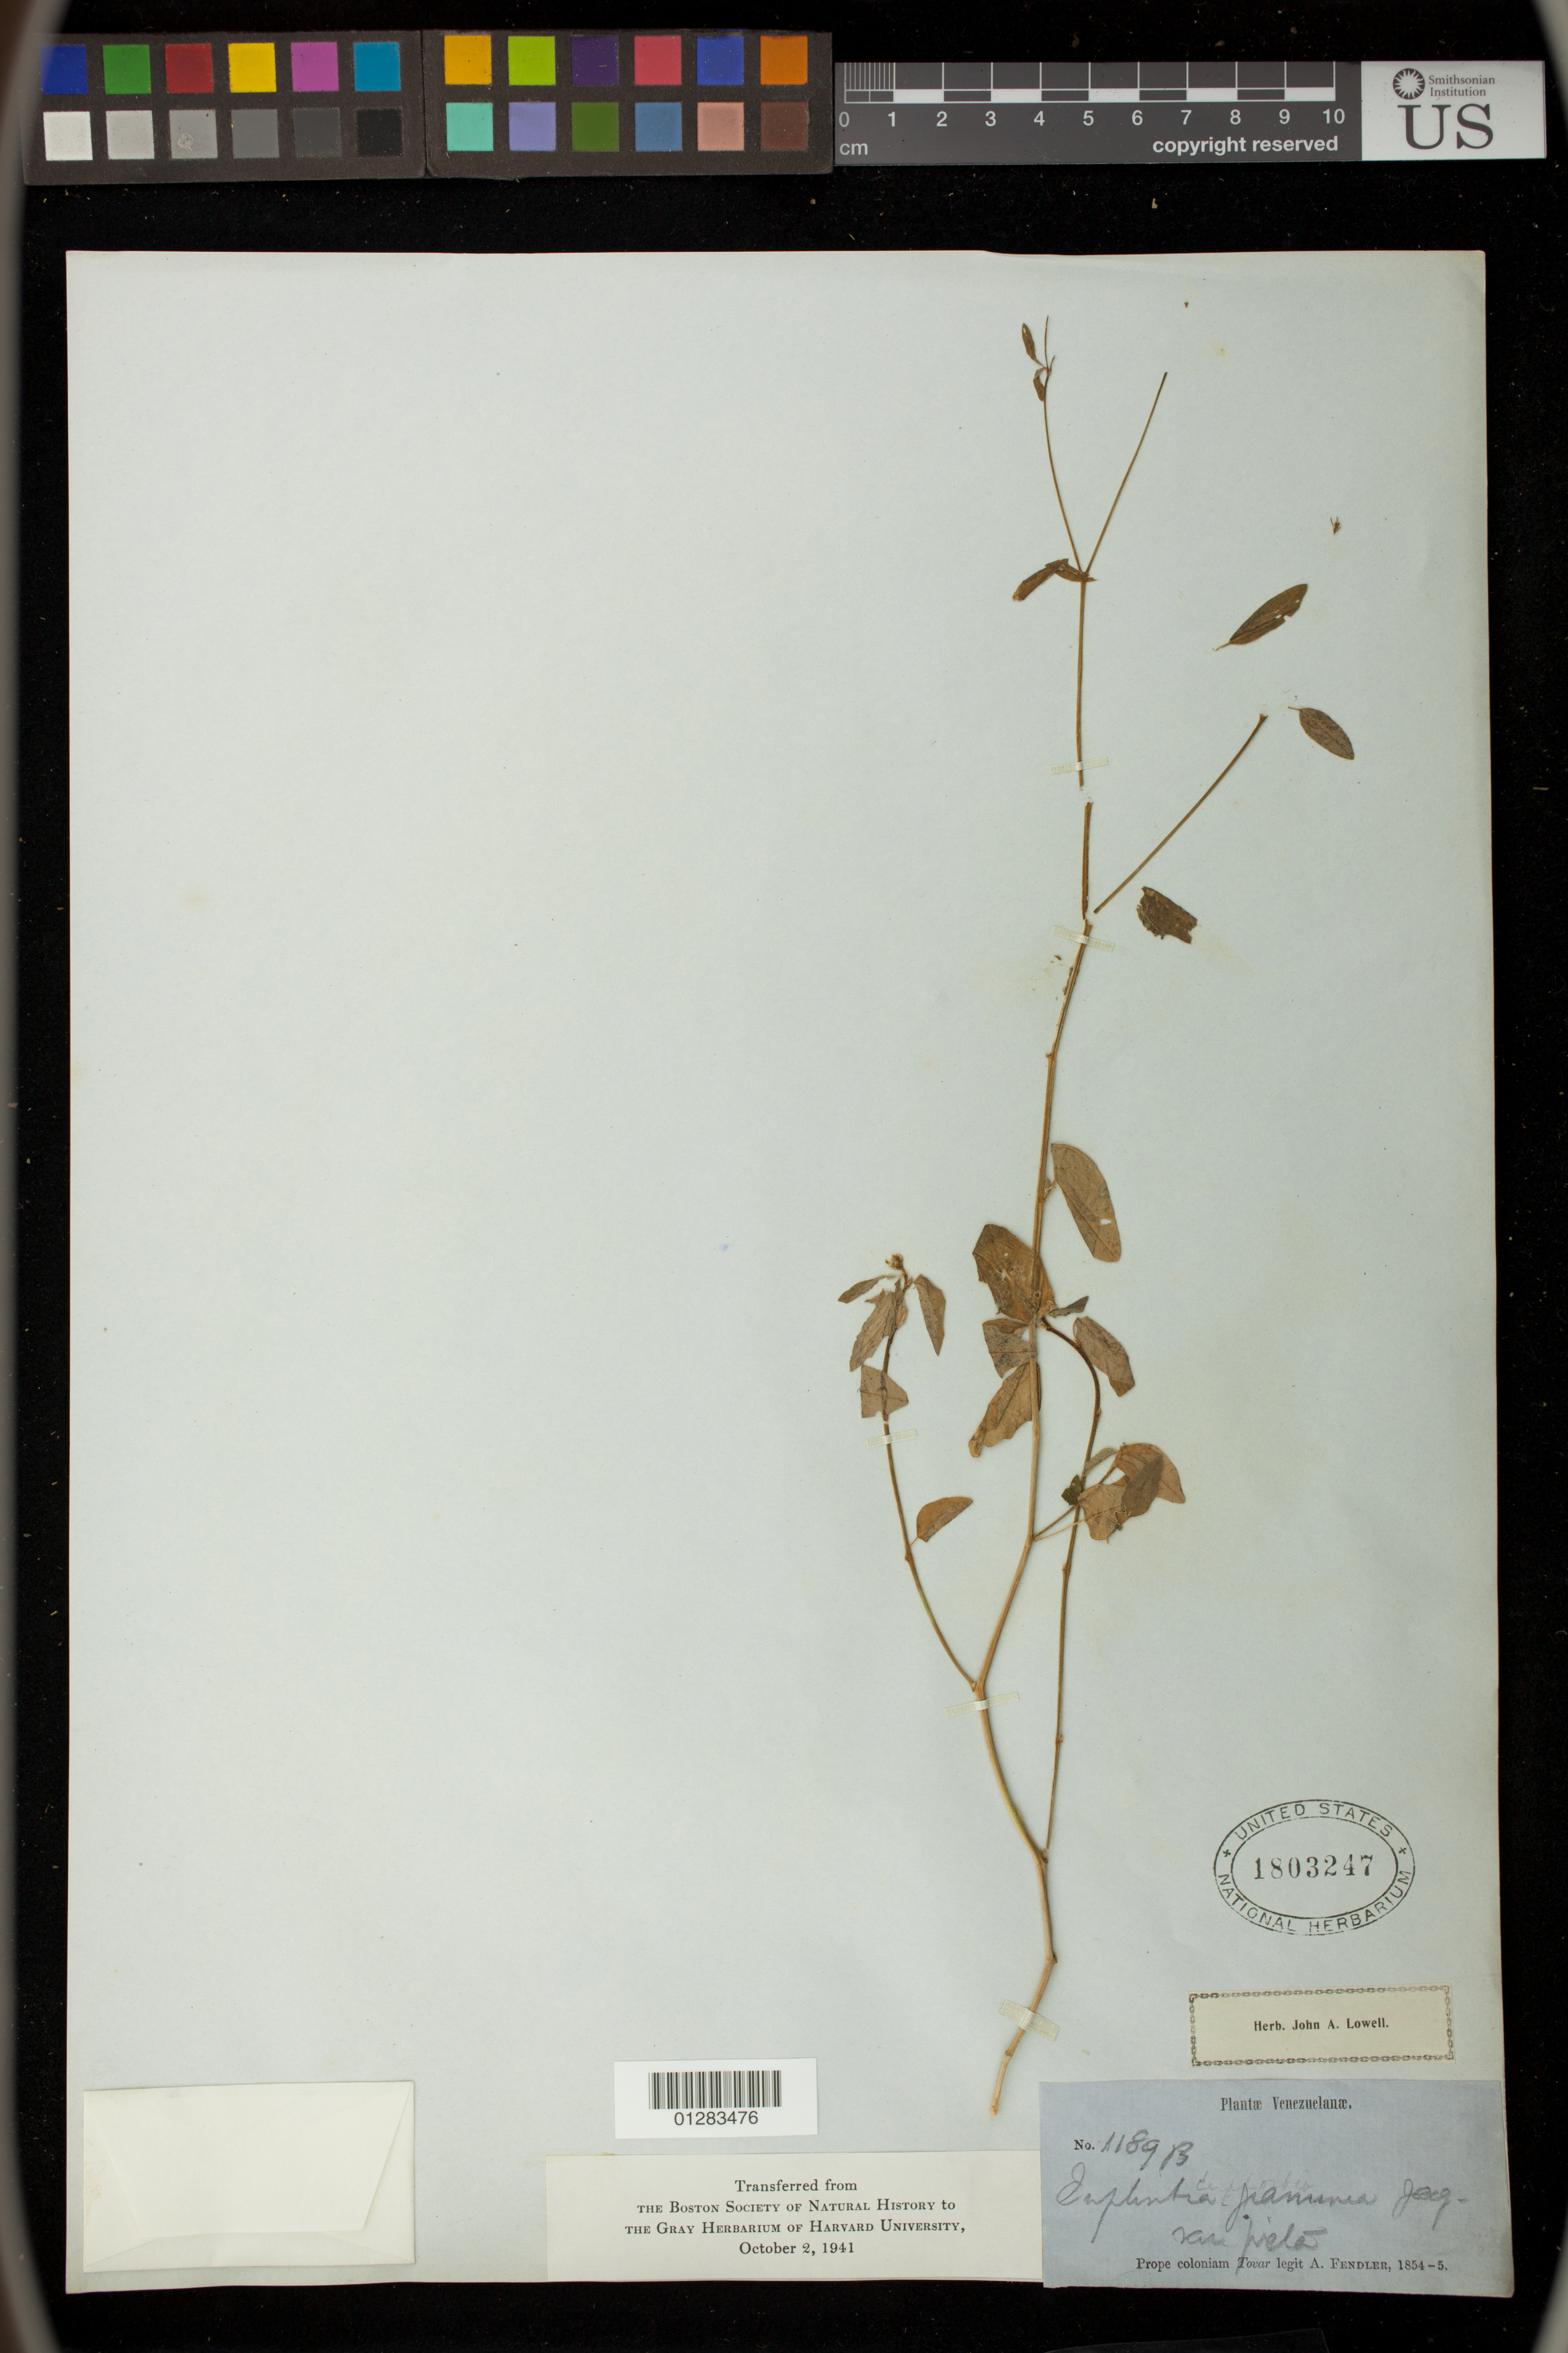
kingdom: Plantae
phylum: Tracheophyta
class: Magnoliopsida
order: Malpighiales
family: Euphorbiaceae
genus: Euphorbia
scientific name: Euphorbia graminea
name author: Jacq.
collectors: A. Fendler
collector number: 1189B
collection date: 1854/1855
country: Venezuela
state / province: Aragua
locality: Prope coloniam Tovar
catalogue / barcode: US 1803247